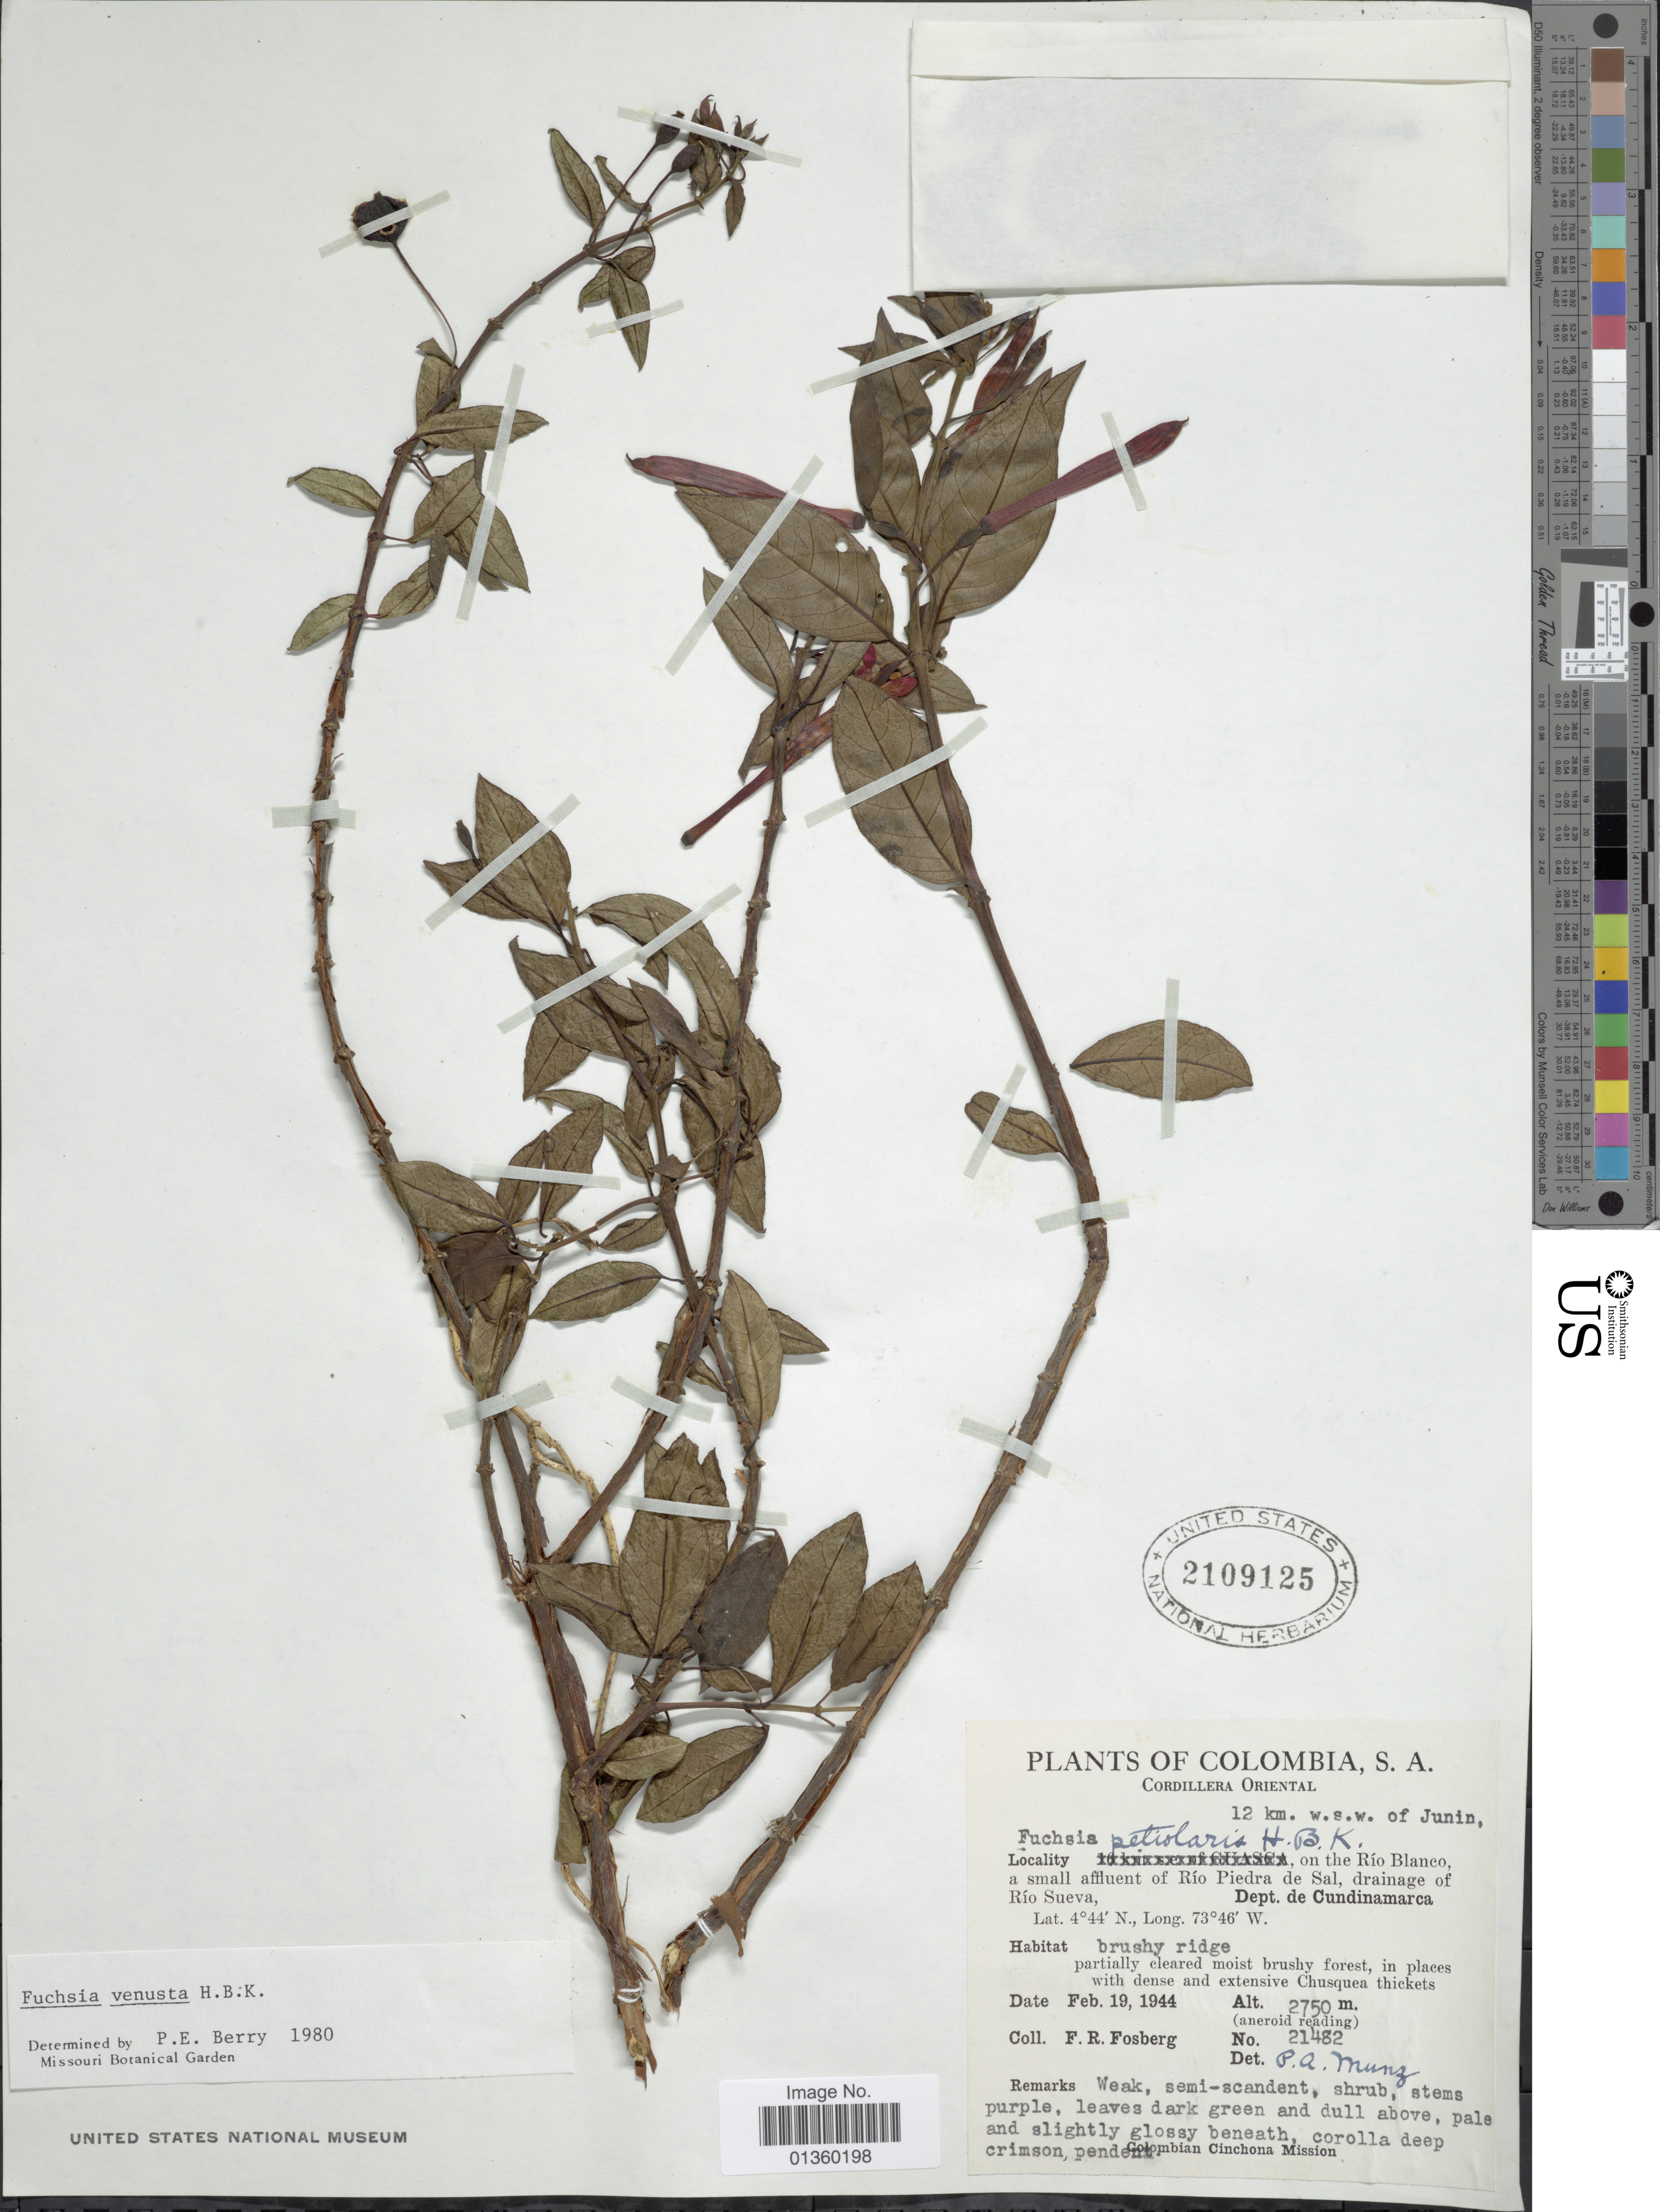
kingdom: Plantae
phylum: Tracheophyta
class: Magnoliopsida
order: Myrtales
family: Onagraceae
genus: Fuchsia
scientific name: Fuchsia venusta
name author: Kunth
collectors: F. R. Fosberg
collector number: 21482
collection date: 1944-02-19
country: Colombia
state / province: Cundinamarca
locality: Cordillera Oriental. On the Río Blanco, a small affluent of Río Piedra de Sal, drainage of Río Sueva, 12 km w.s.w of Junin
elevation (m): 2750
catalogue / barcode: US 2109125